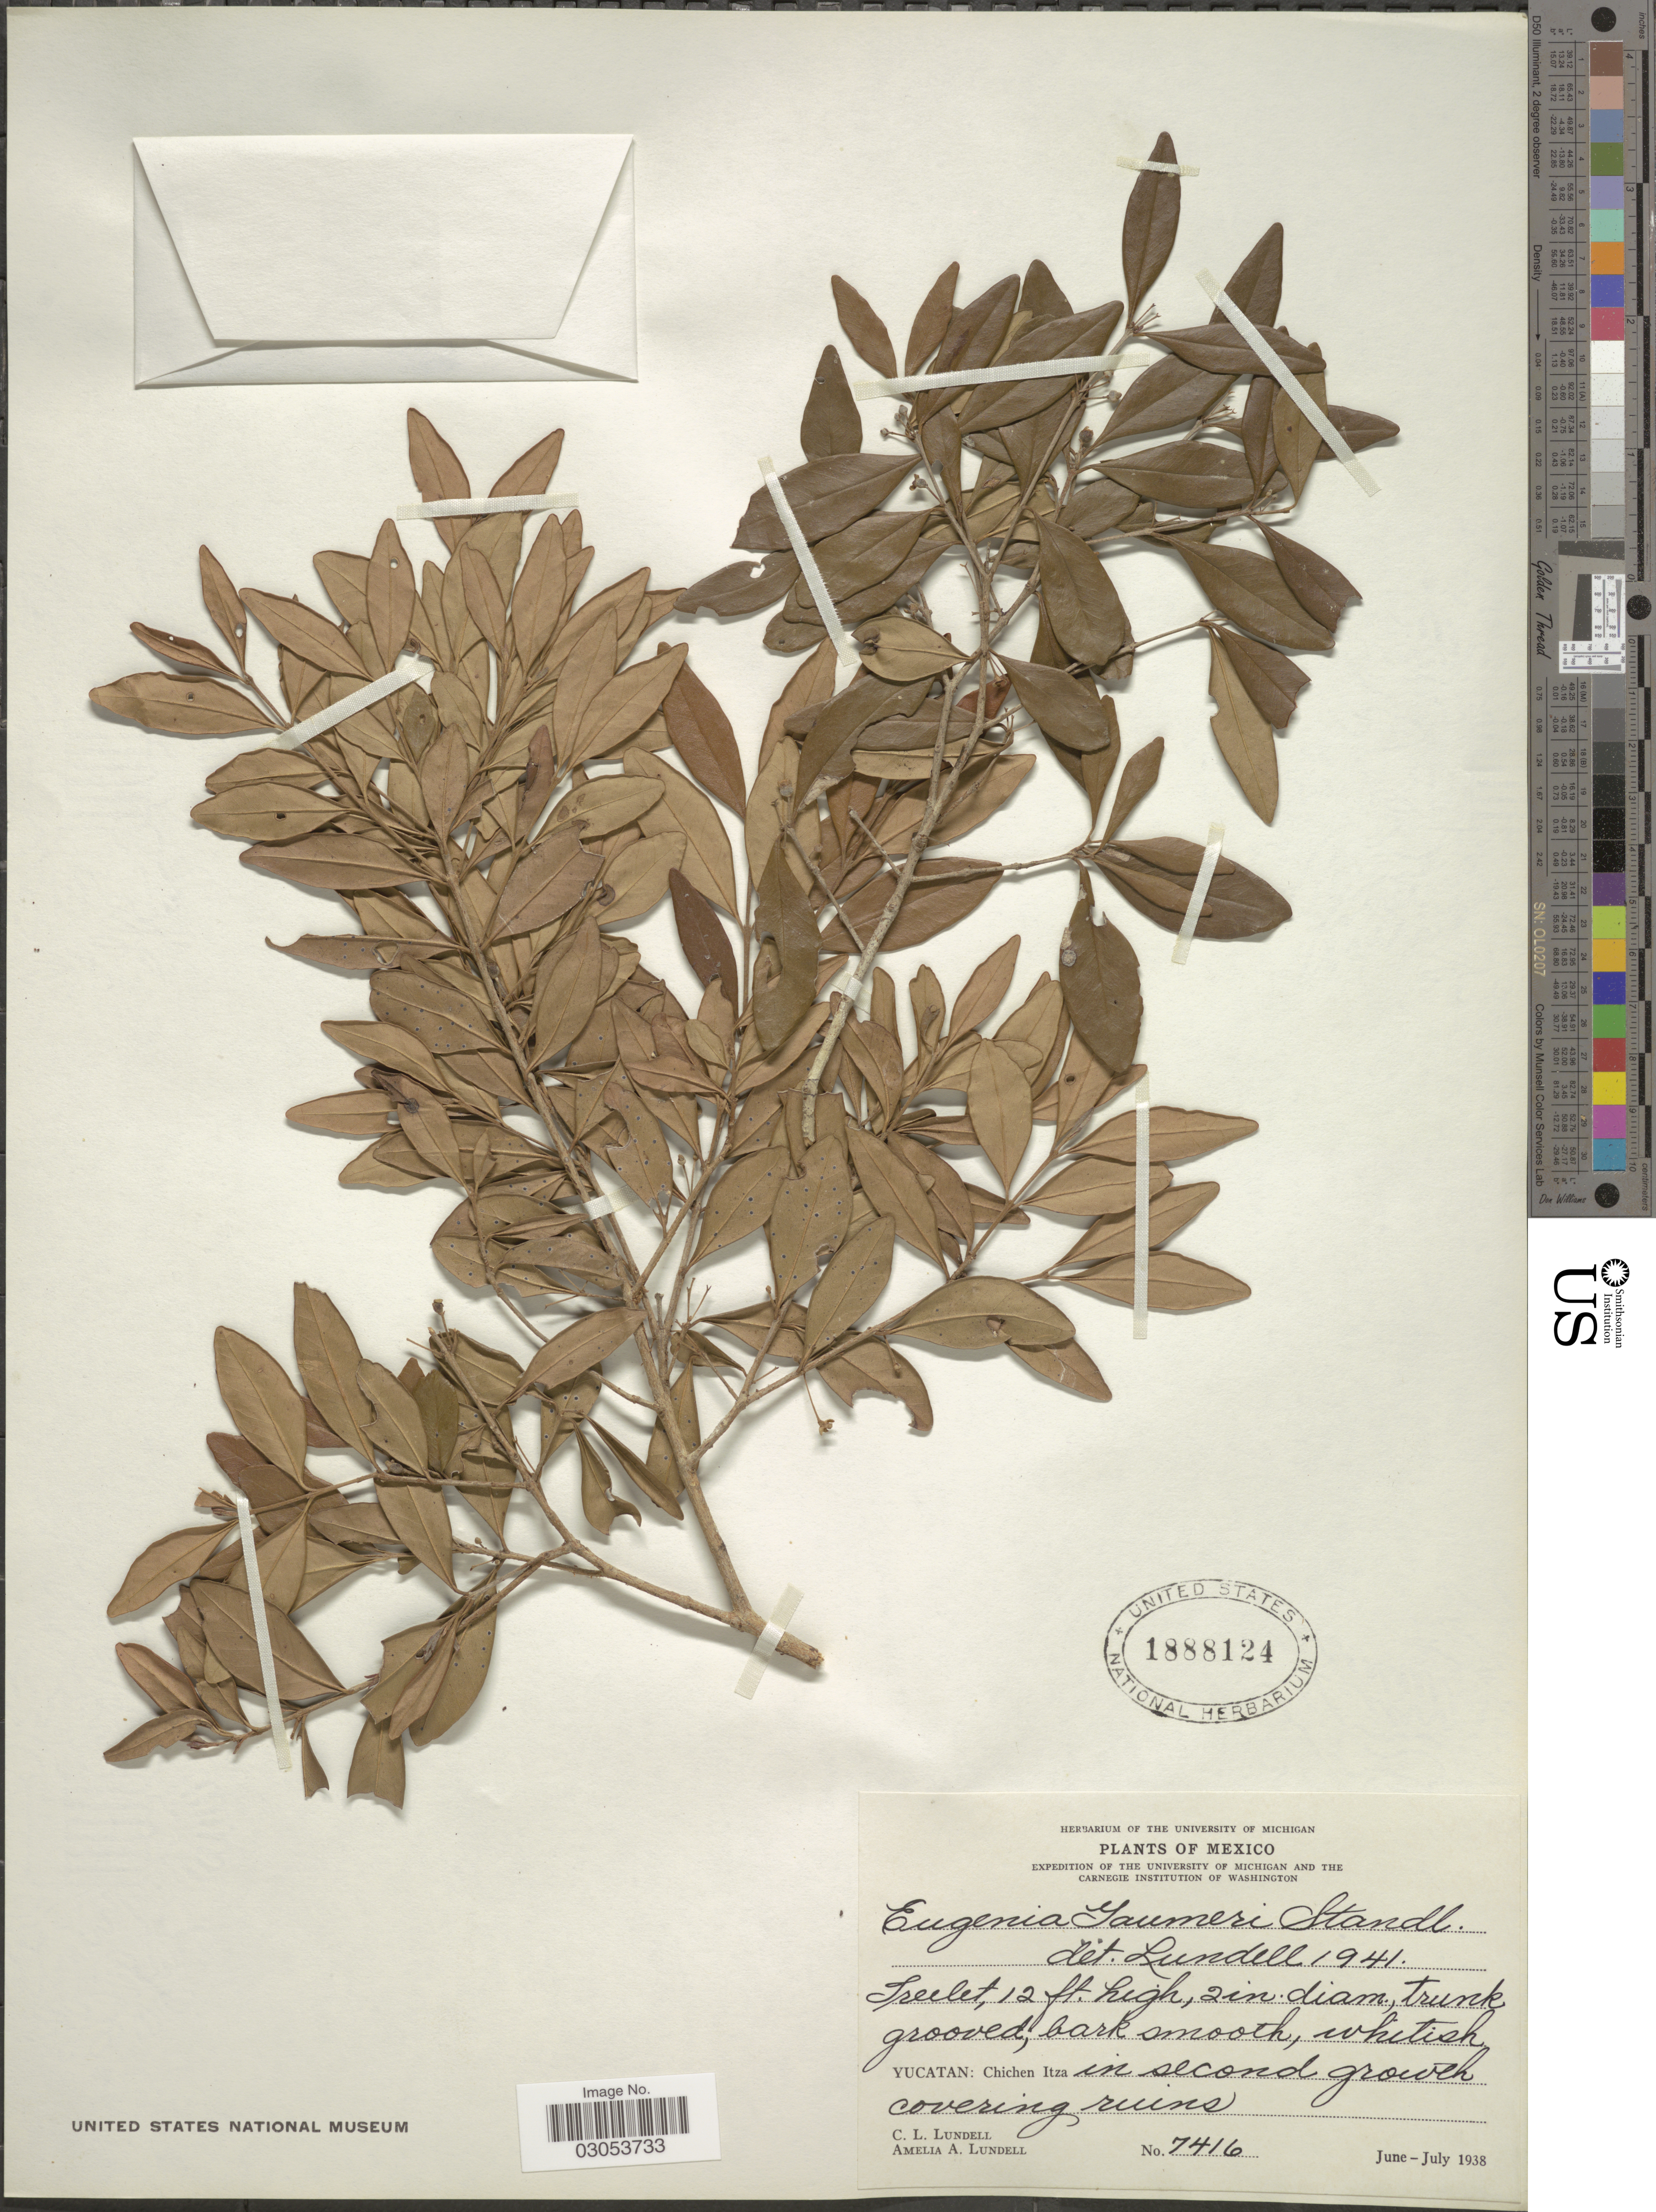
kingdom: Plantae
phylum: Tracheophyta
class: Magnoliopsida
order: Myrtales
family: Myrtaceae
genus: Eugenia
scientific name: Eugenia gaumeri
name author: Standl.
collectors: C. L. Lundell & A. A. Lundell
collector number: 7416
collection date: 1938-06/1938-07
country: Mexico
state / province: Yucatán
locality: Chichen Itza in second growth covering ruins.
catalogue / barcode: US 1888124